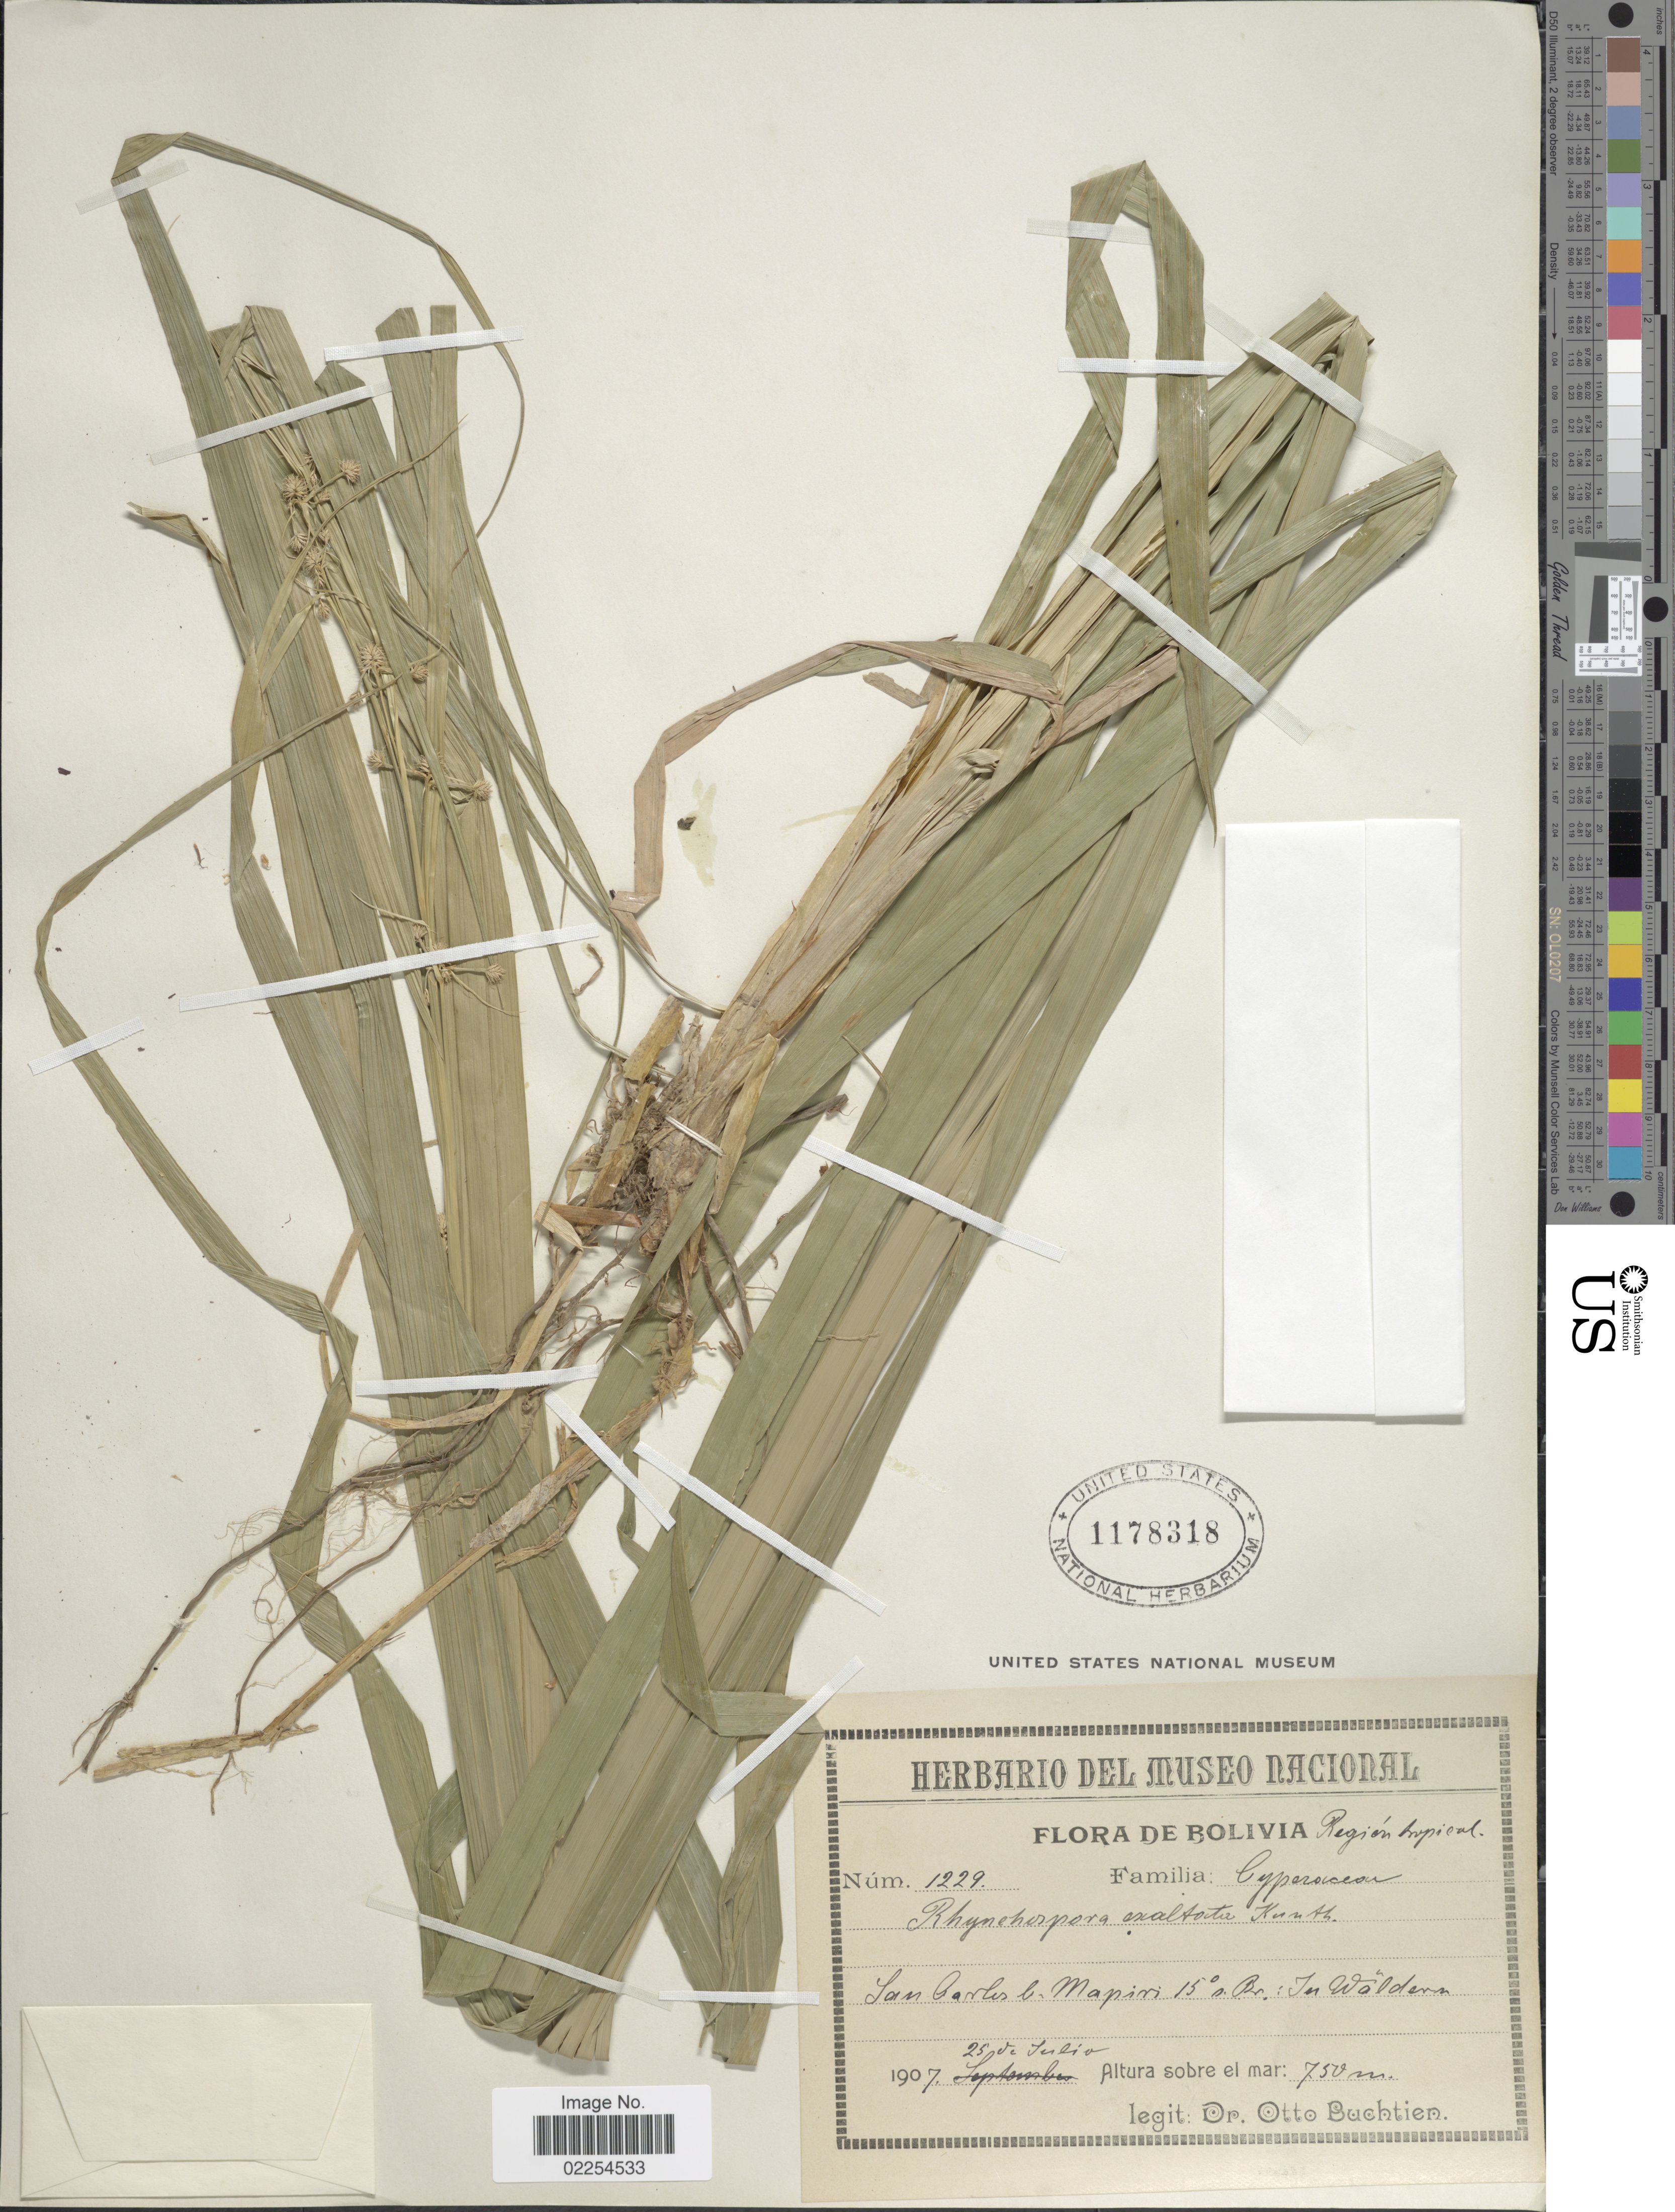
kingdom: Plantae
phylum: Tracheophyta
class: Liliopsida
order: Poales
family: Cyperaceae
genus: Rhynchospora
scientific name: Rhynchospora exaltata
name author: Kunth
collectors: O. Buchtien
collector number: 1229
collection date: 1907-07-25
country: Bolivia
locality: Región tropical, San Carlos b. Mapiri 15° n Br: In Wäldern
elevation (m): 750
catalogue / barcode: US 1178318